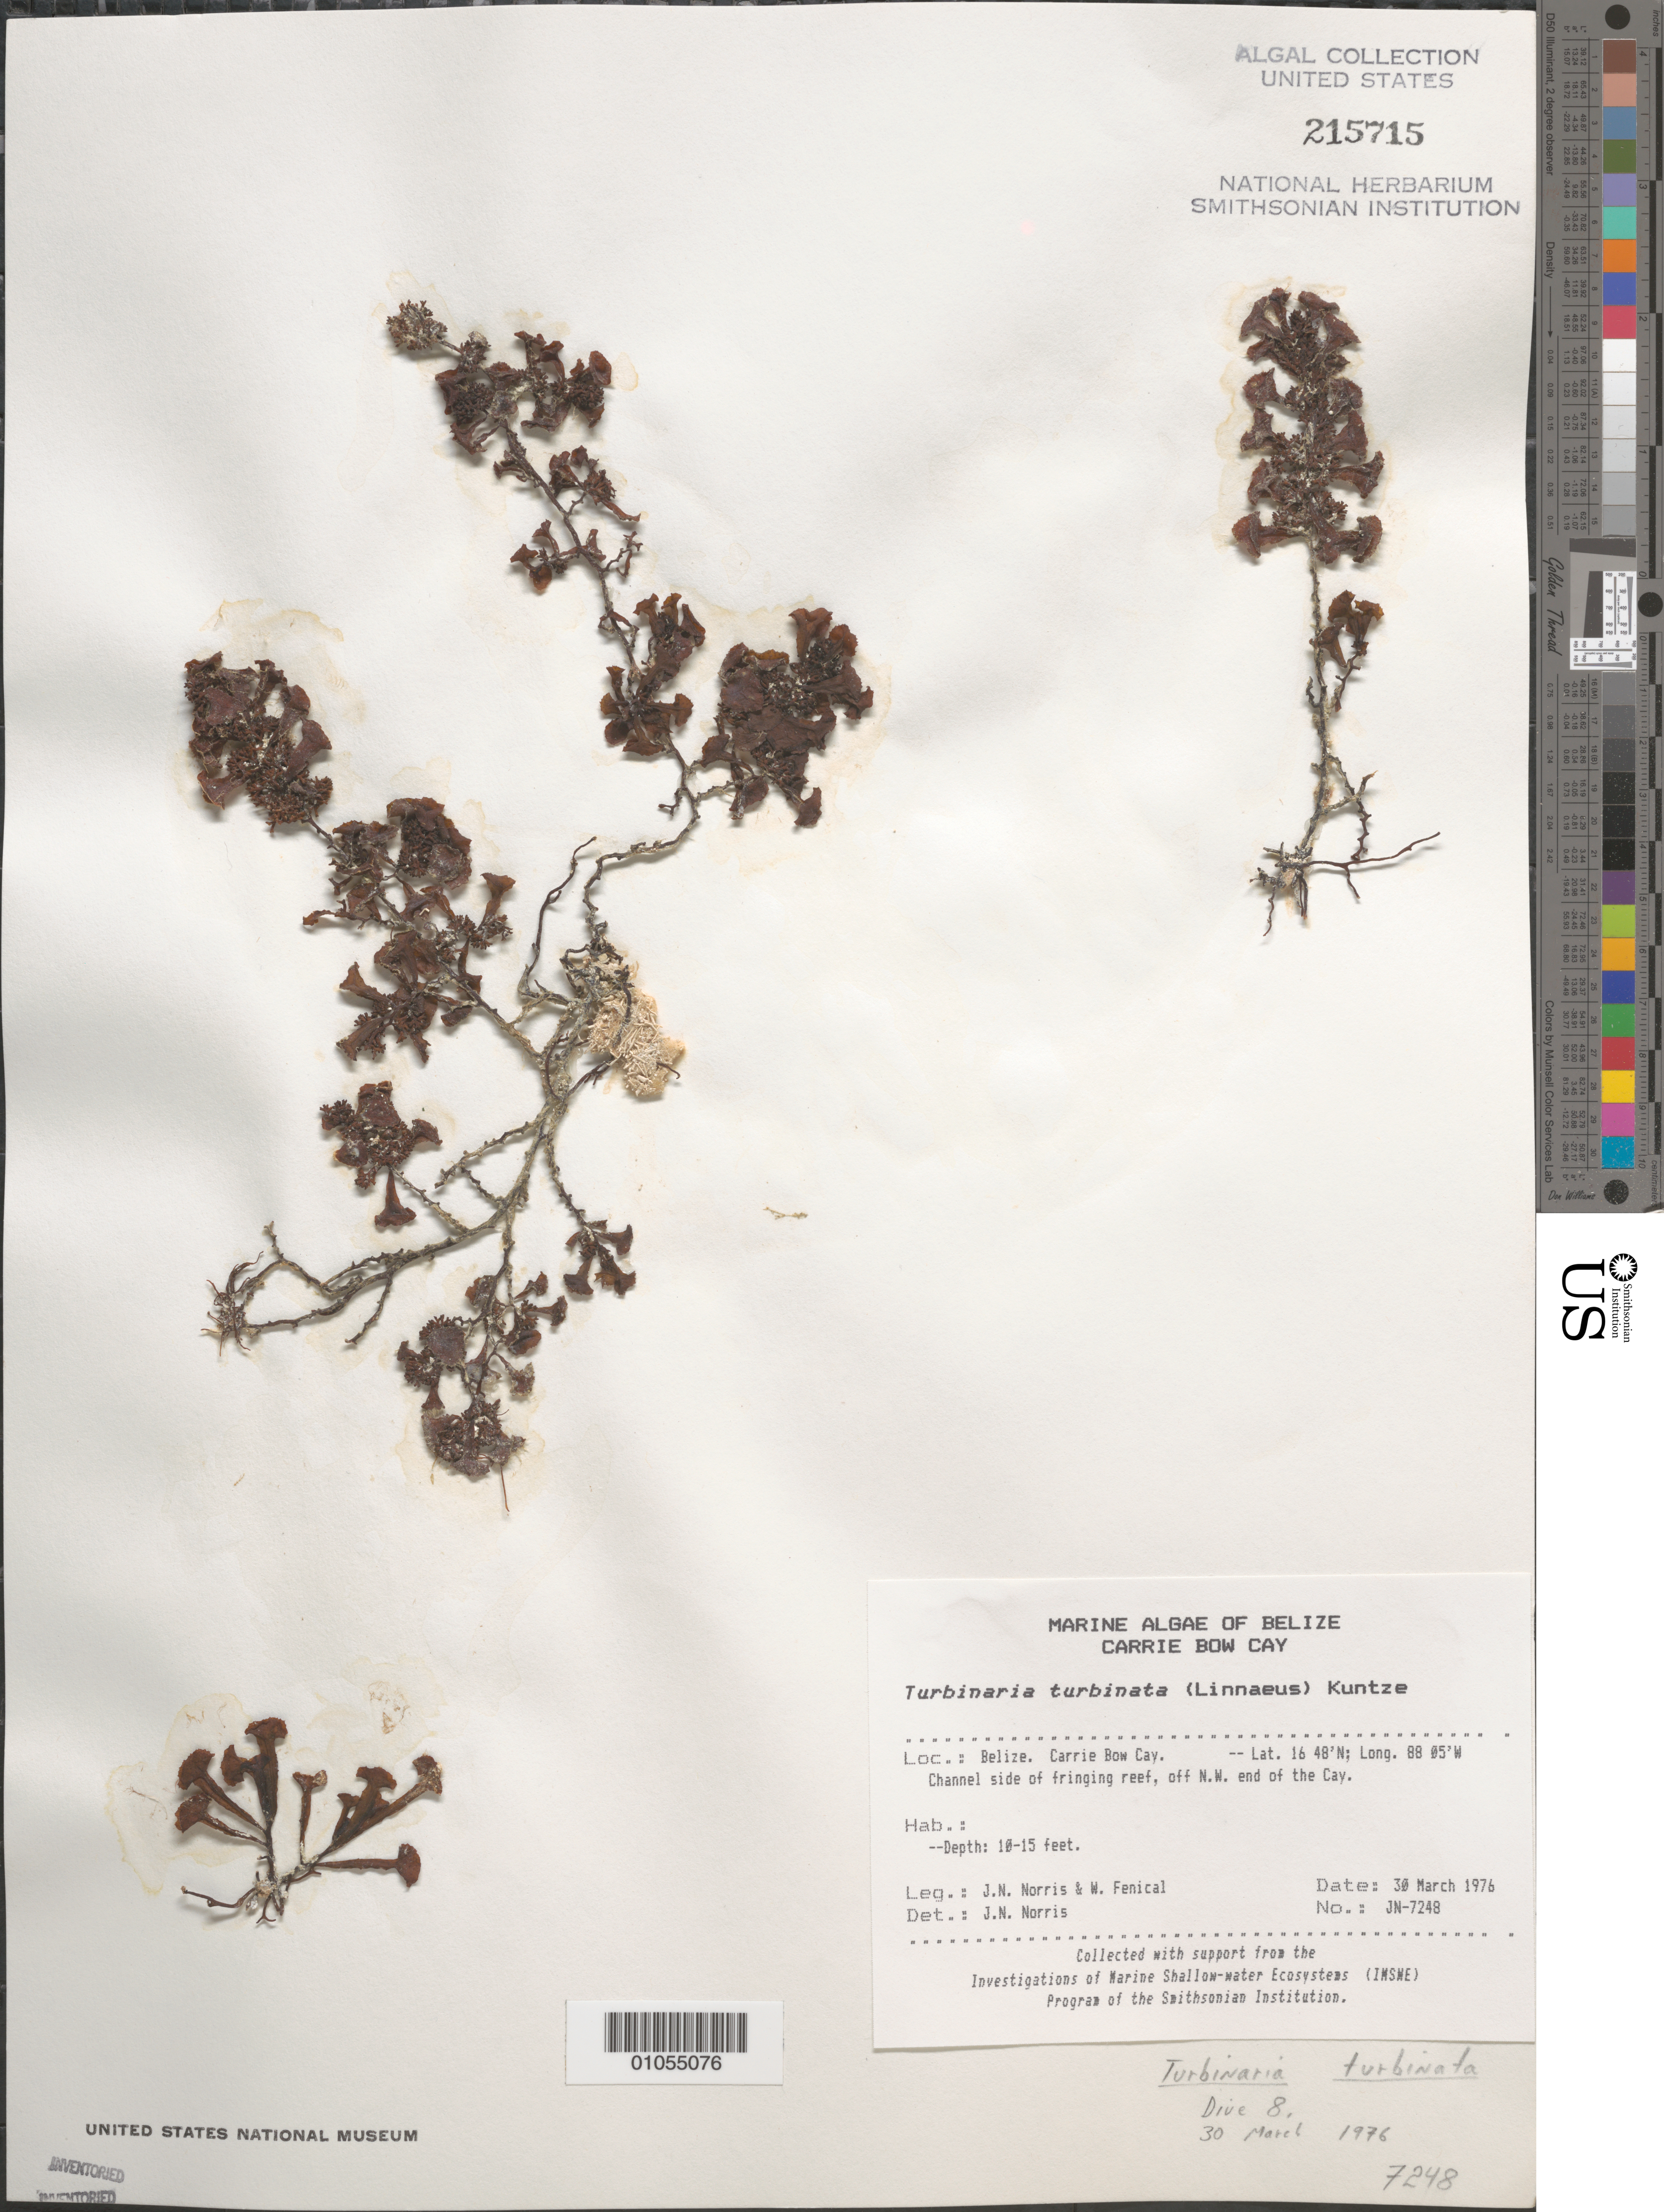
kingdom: Chromista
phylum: Ochrophyta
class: Phaeophyceae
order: Fucales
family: Sargassaceae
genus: Turbinaria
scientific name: Turbinaria turbinata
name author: (L.) Kuntze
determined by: Norris, James N.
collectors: J. N. Norris & W. Fenical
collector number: JN-7248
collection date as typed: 30 Mar 1976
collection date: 1976-03-30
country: Belize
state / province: Stann Creek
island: Carrie Bow Cay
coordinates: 16 48'N, 88 05'W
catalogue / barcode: US 215715